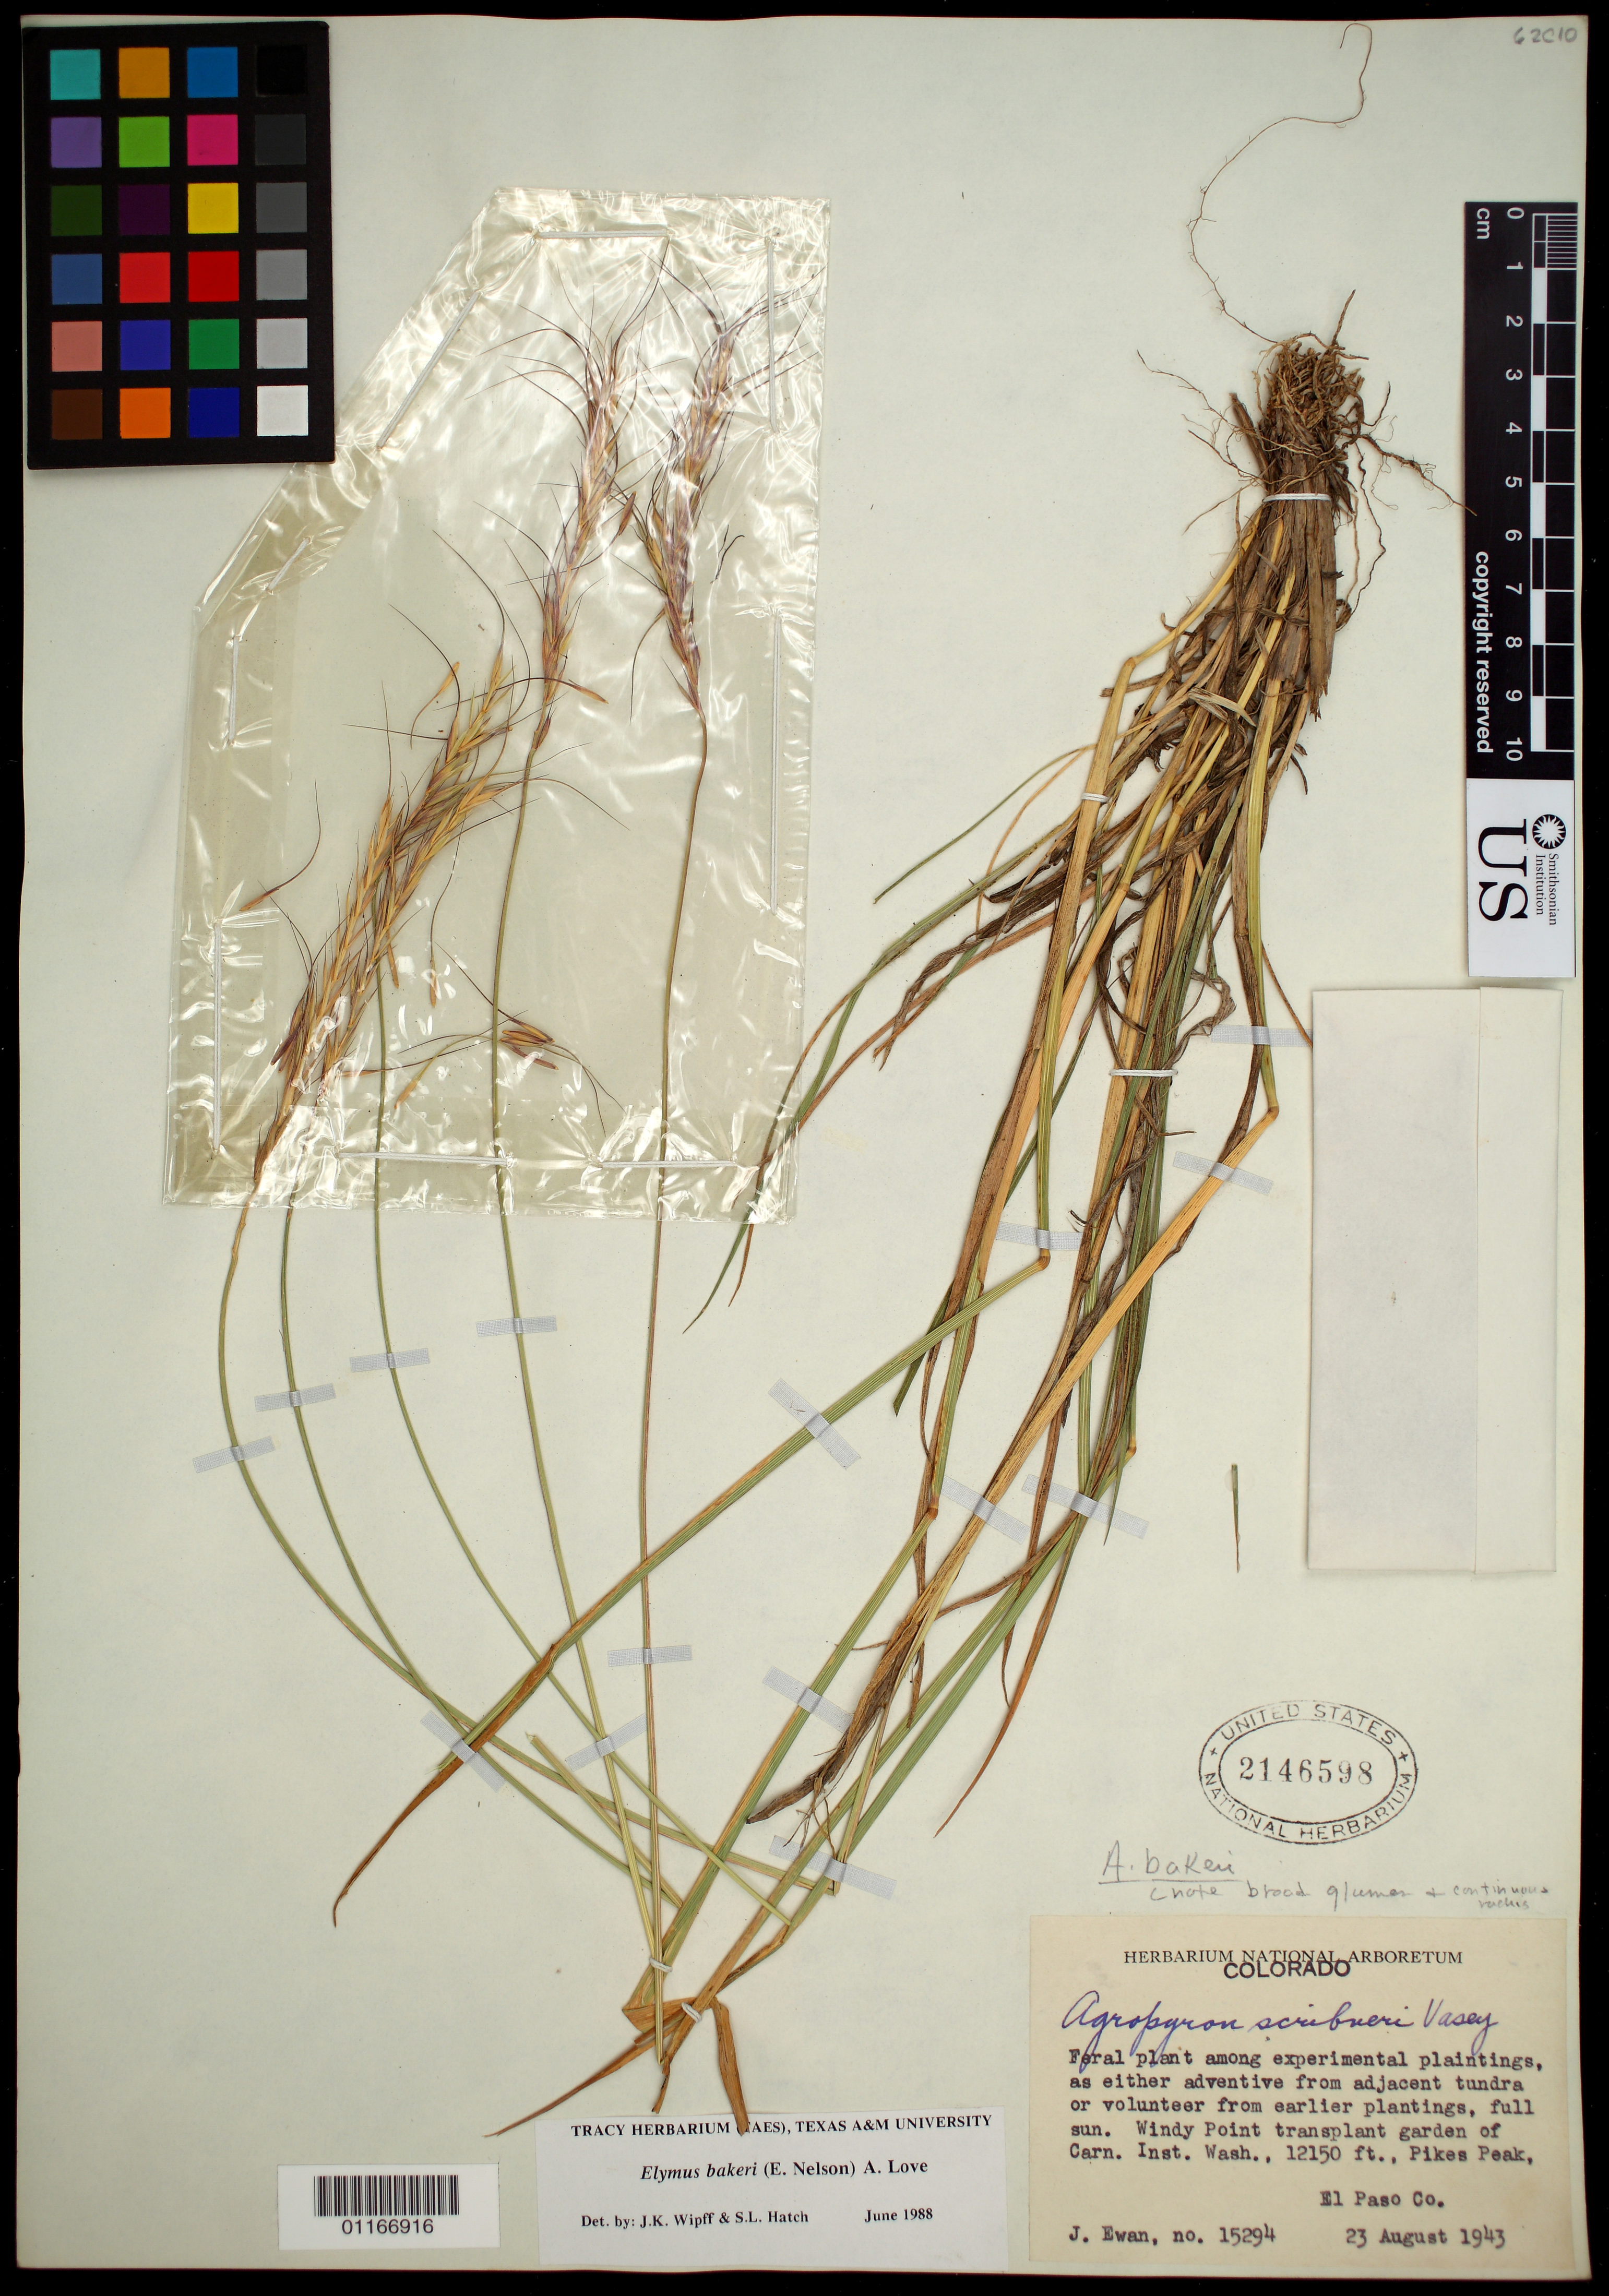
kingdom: Plantae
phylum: Tracheophyta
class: Liliopsida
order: Poales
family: Poaceae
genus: Elymus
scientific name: Elymus bakeri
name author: (E.E. Nelson) Á. Löve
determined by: Wipff, J. K.; Hatch, S. L.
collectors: J. A. Ewan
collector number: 15294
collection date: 1943-08-23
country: United States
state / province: Colorado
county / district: El Paso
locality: Pikes Peak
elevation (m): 3703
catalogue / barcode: US 2146598